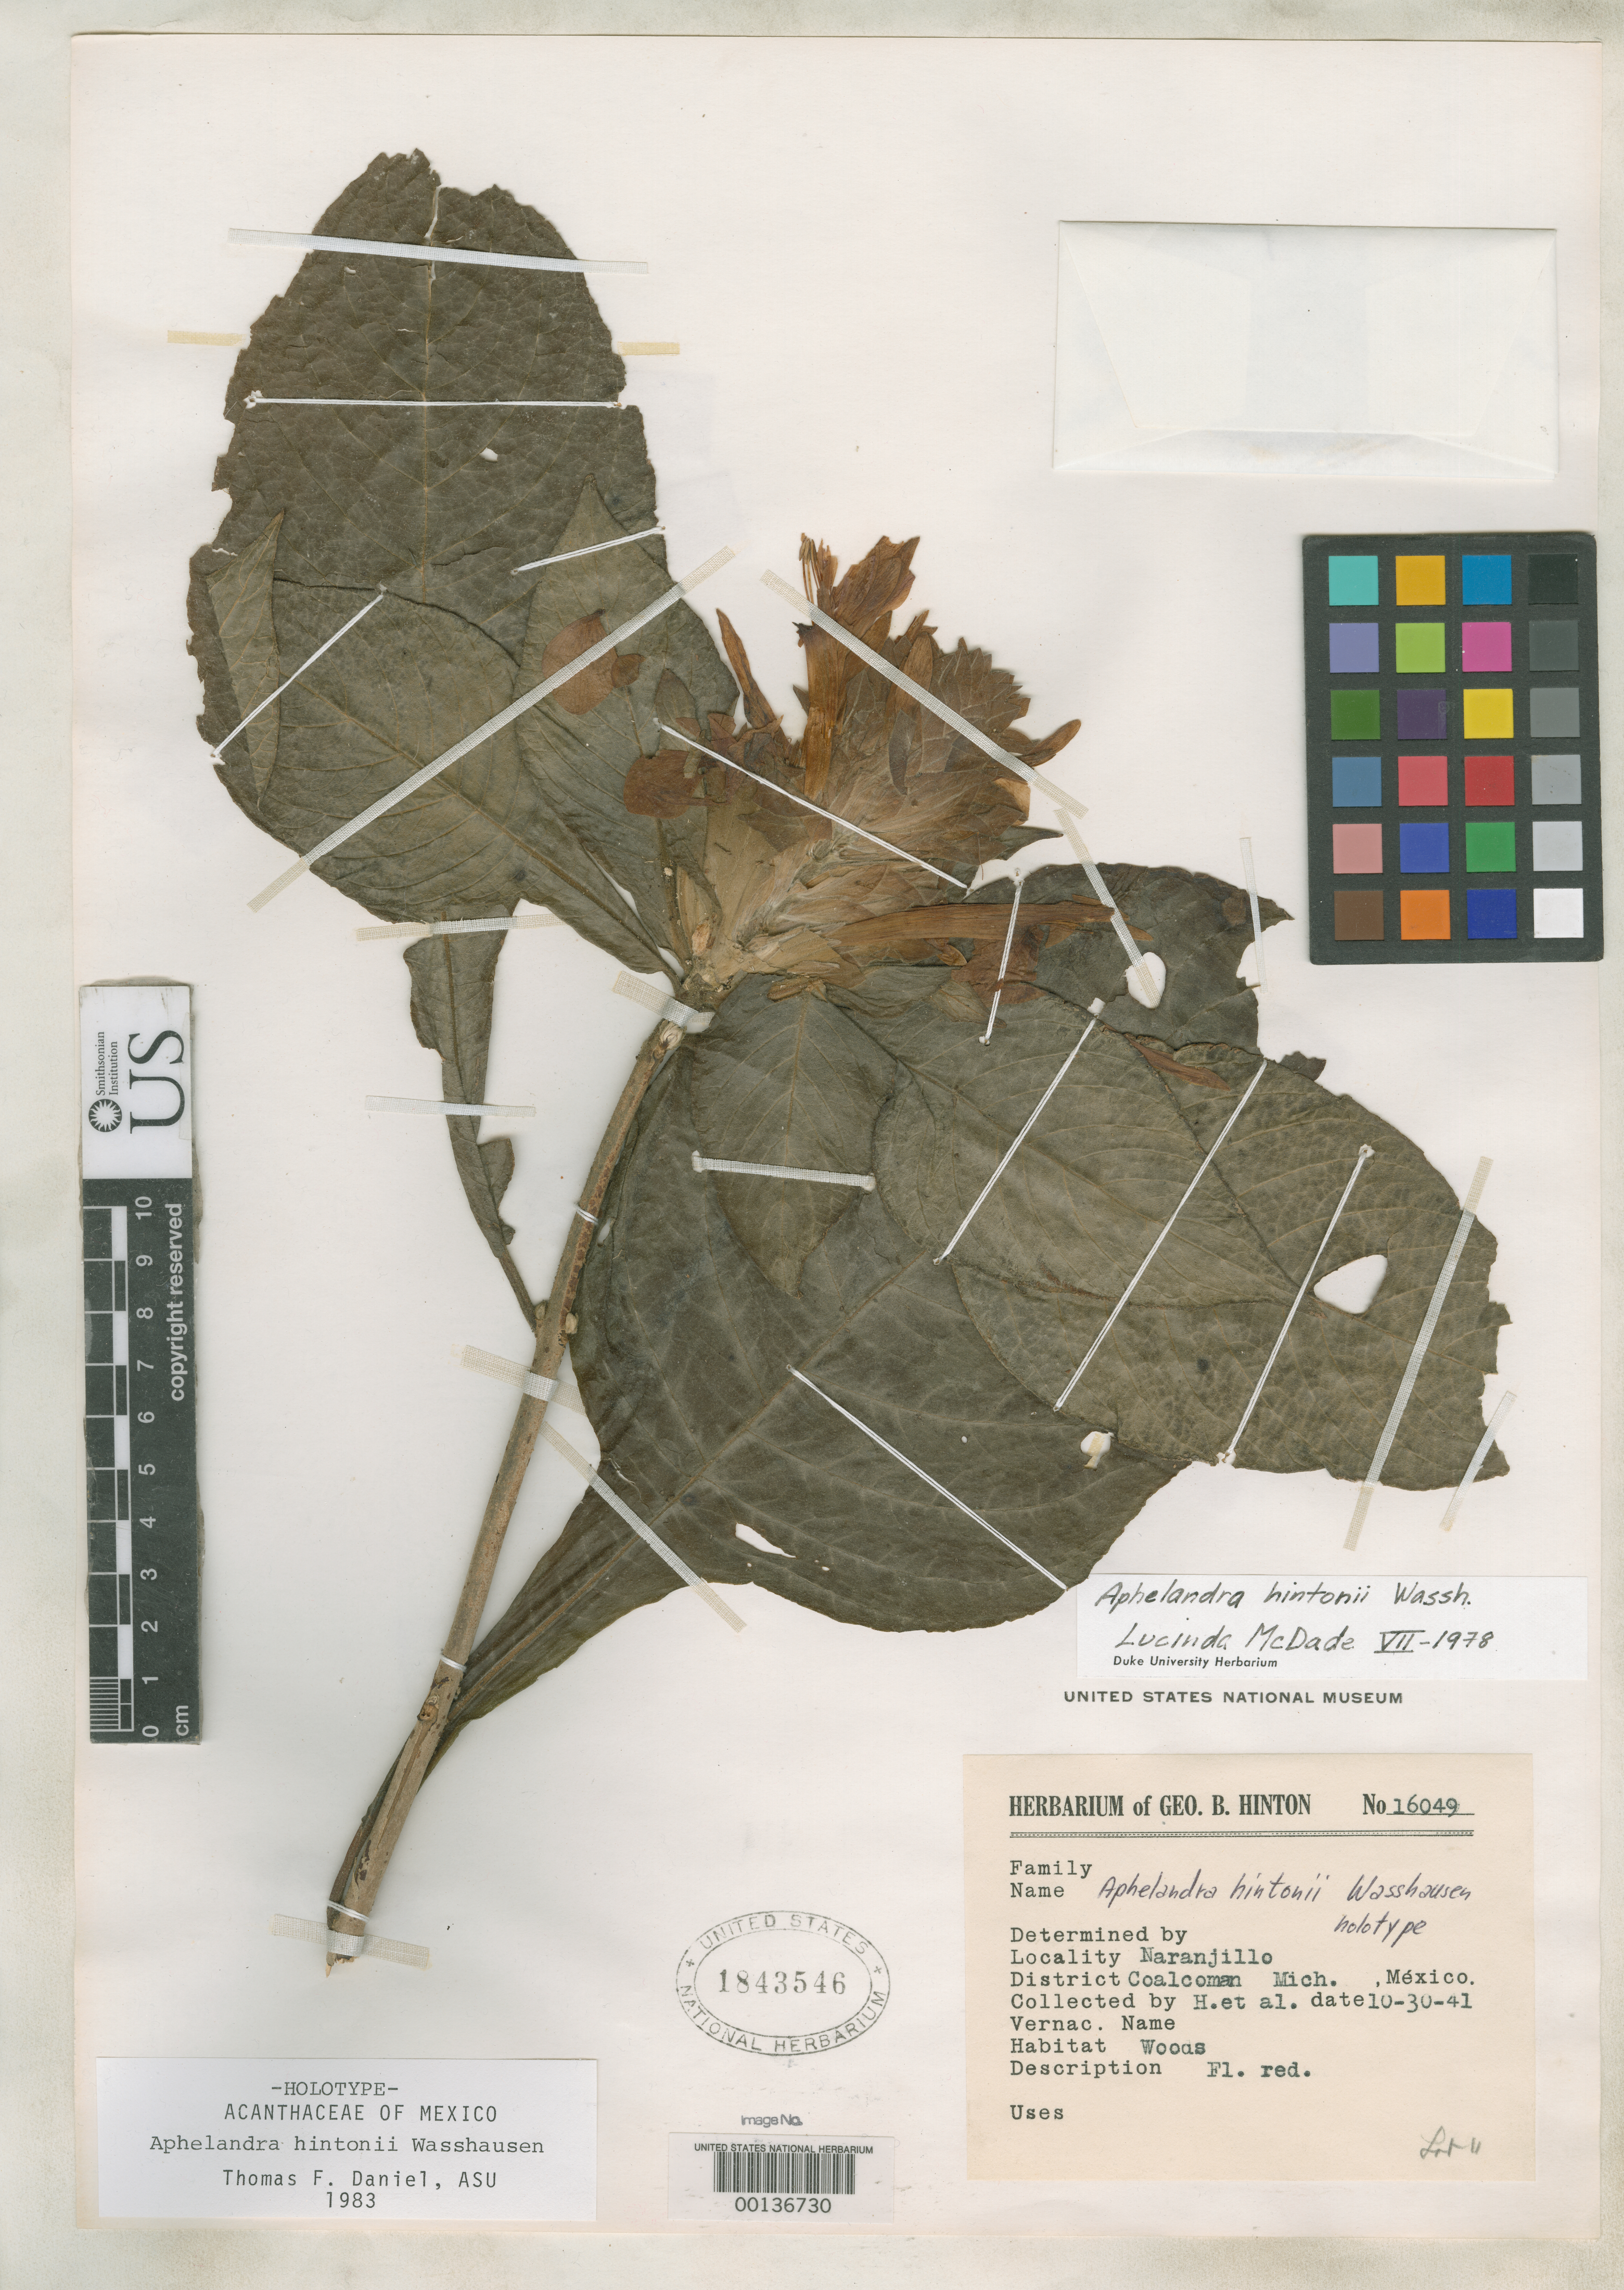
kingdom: Plantae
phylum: Tracheophyta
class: Magnoliopsida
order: Lamiales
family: Acanthaceae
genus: Aphelandra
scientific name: Aphelandra hintonii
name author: Wassh.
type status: Holotype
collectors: G. B. Hinton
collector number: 16049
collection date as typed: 30 Sep 1941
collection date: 1941-09-30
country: Mexico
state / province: Michoacán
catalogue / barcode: US 1843546